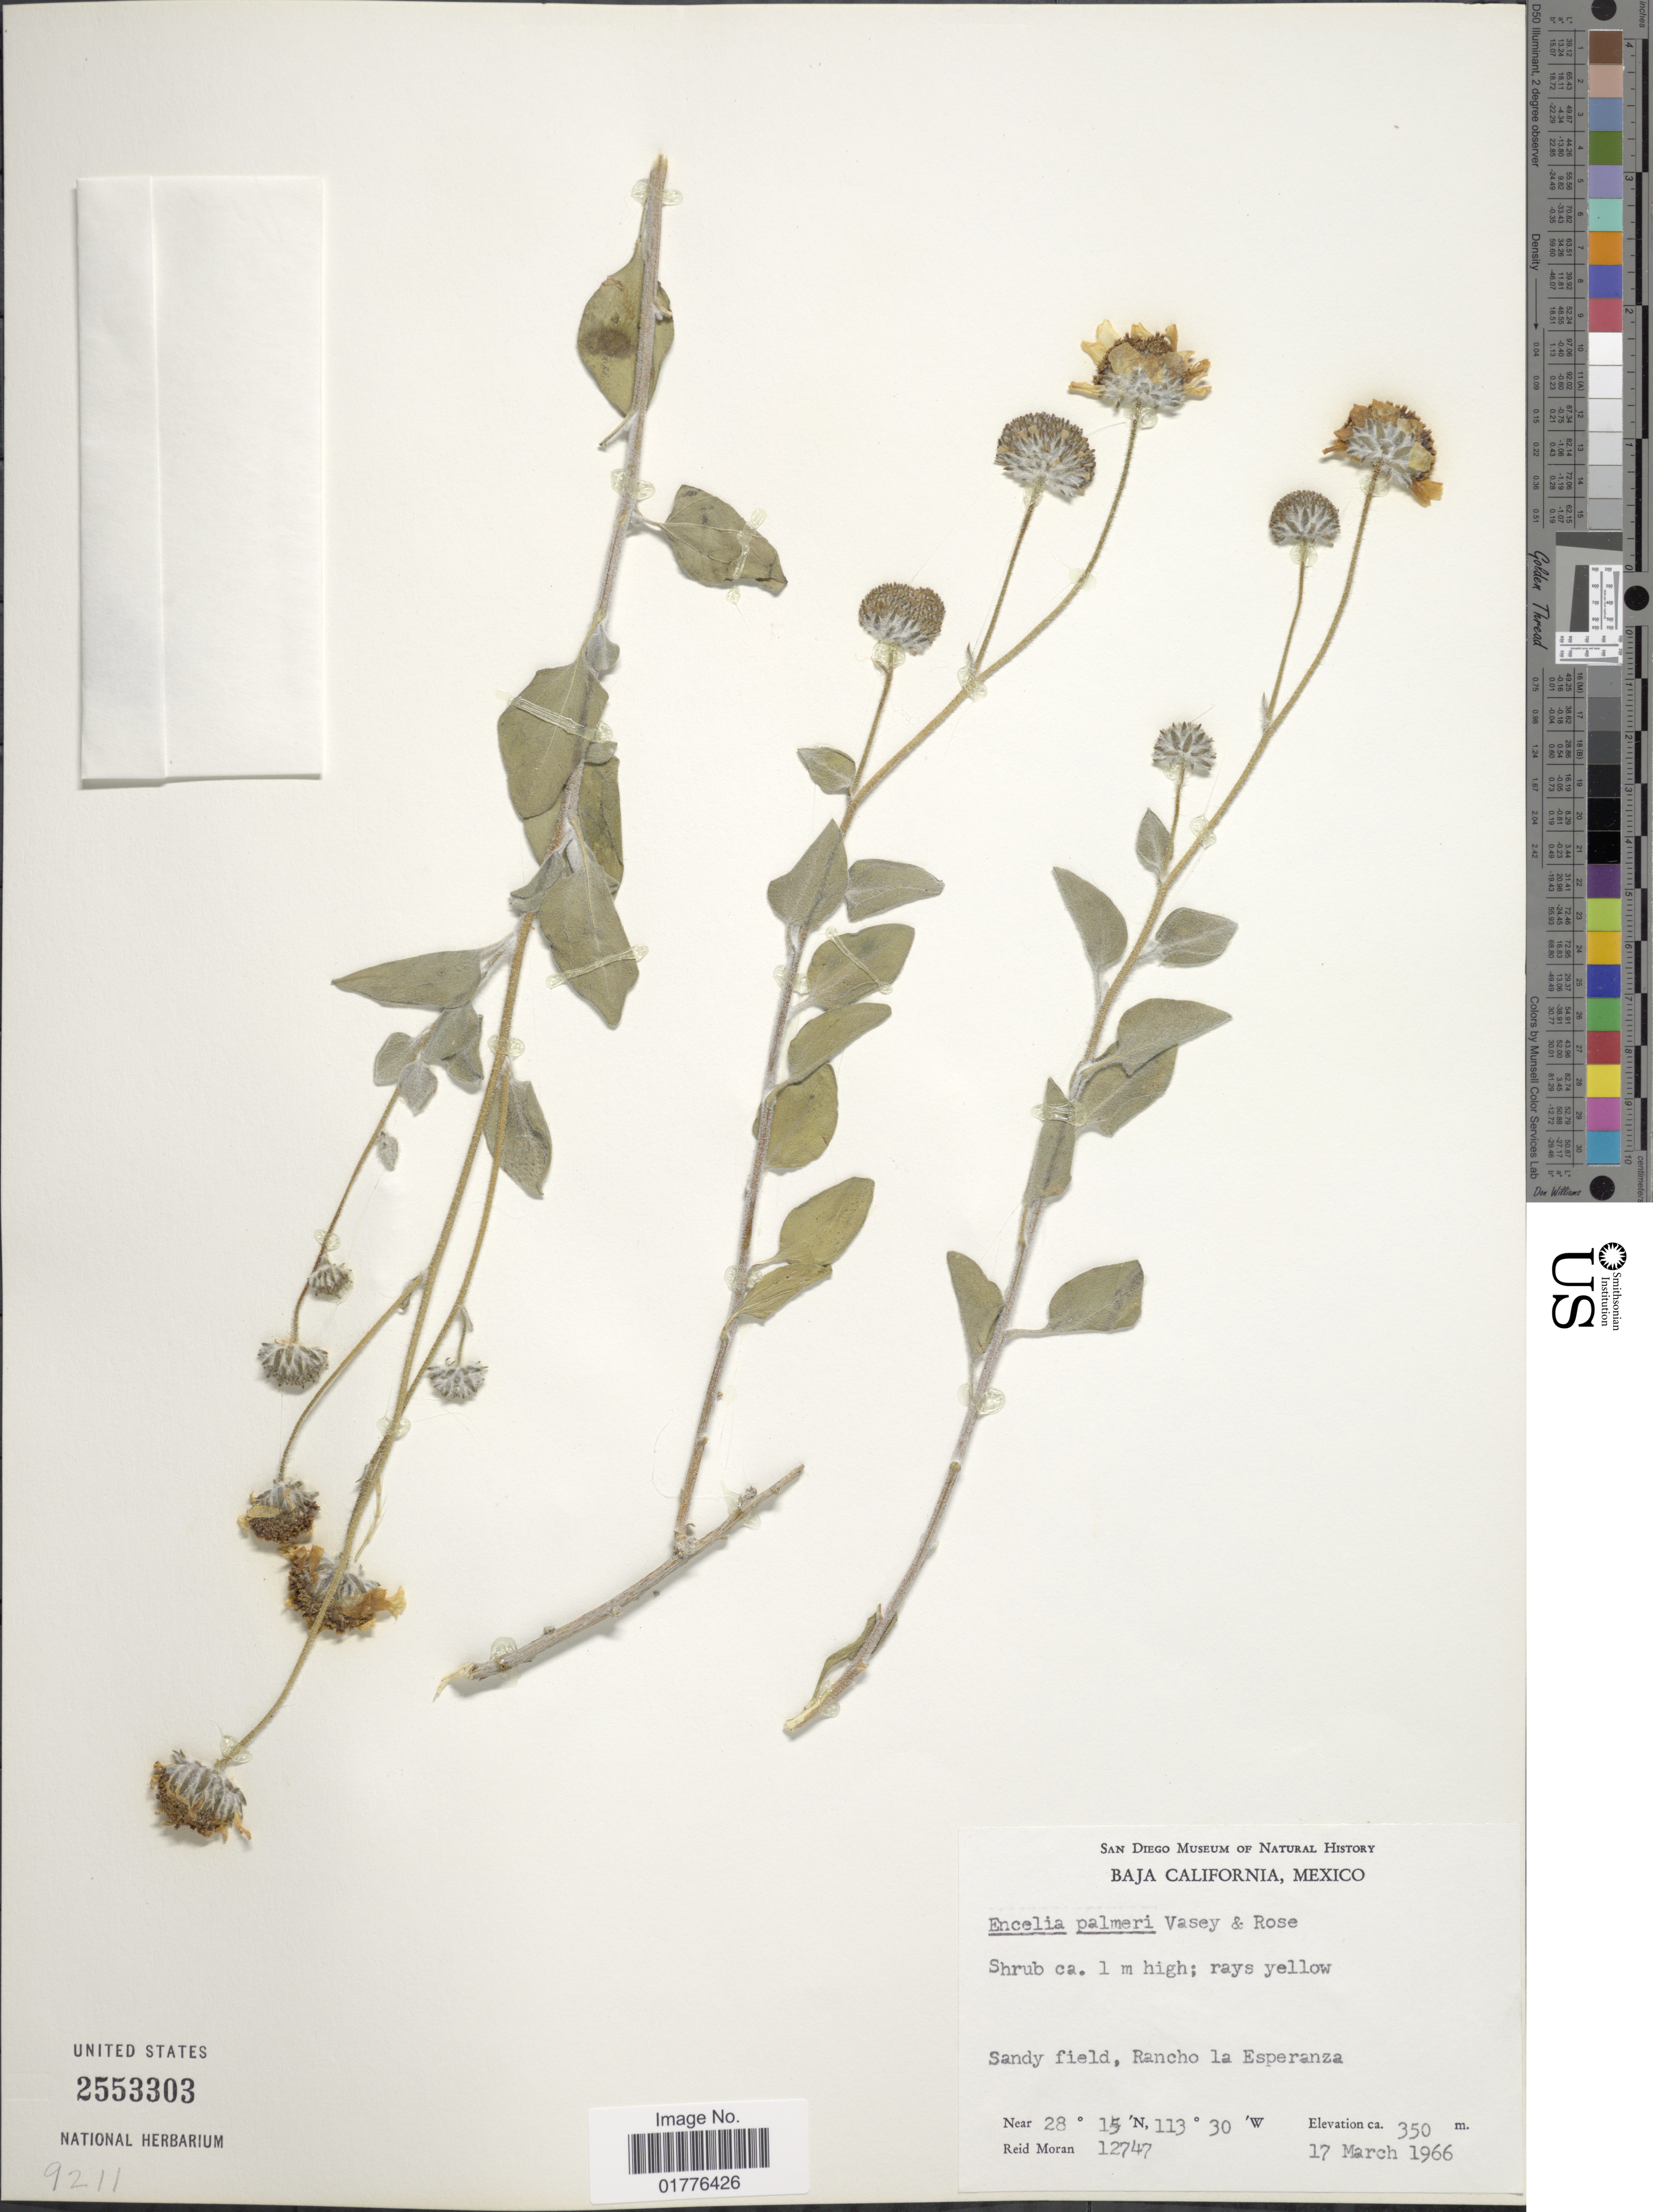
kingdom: Plantae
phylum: Tracheophyta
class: Magnoliopsida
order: Asterales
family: Asteraceae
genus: Encelia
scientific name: Encelia palmeri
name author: Vasey & Rose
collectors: R. V. Moran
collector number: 12747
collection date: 1966-03-17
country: Mexico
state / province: Baja California Sur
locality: Rancho la Esperanza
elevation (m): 350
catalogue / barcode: US 2553303